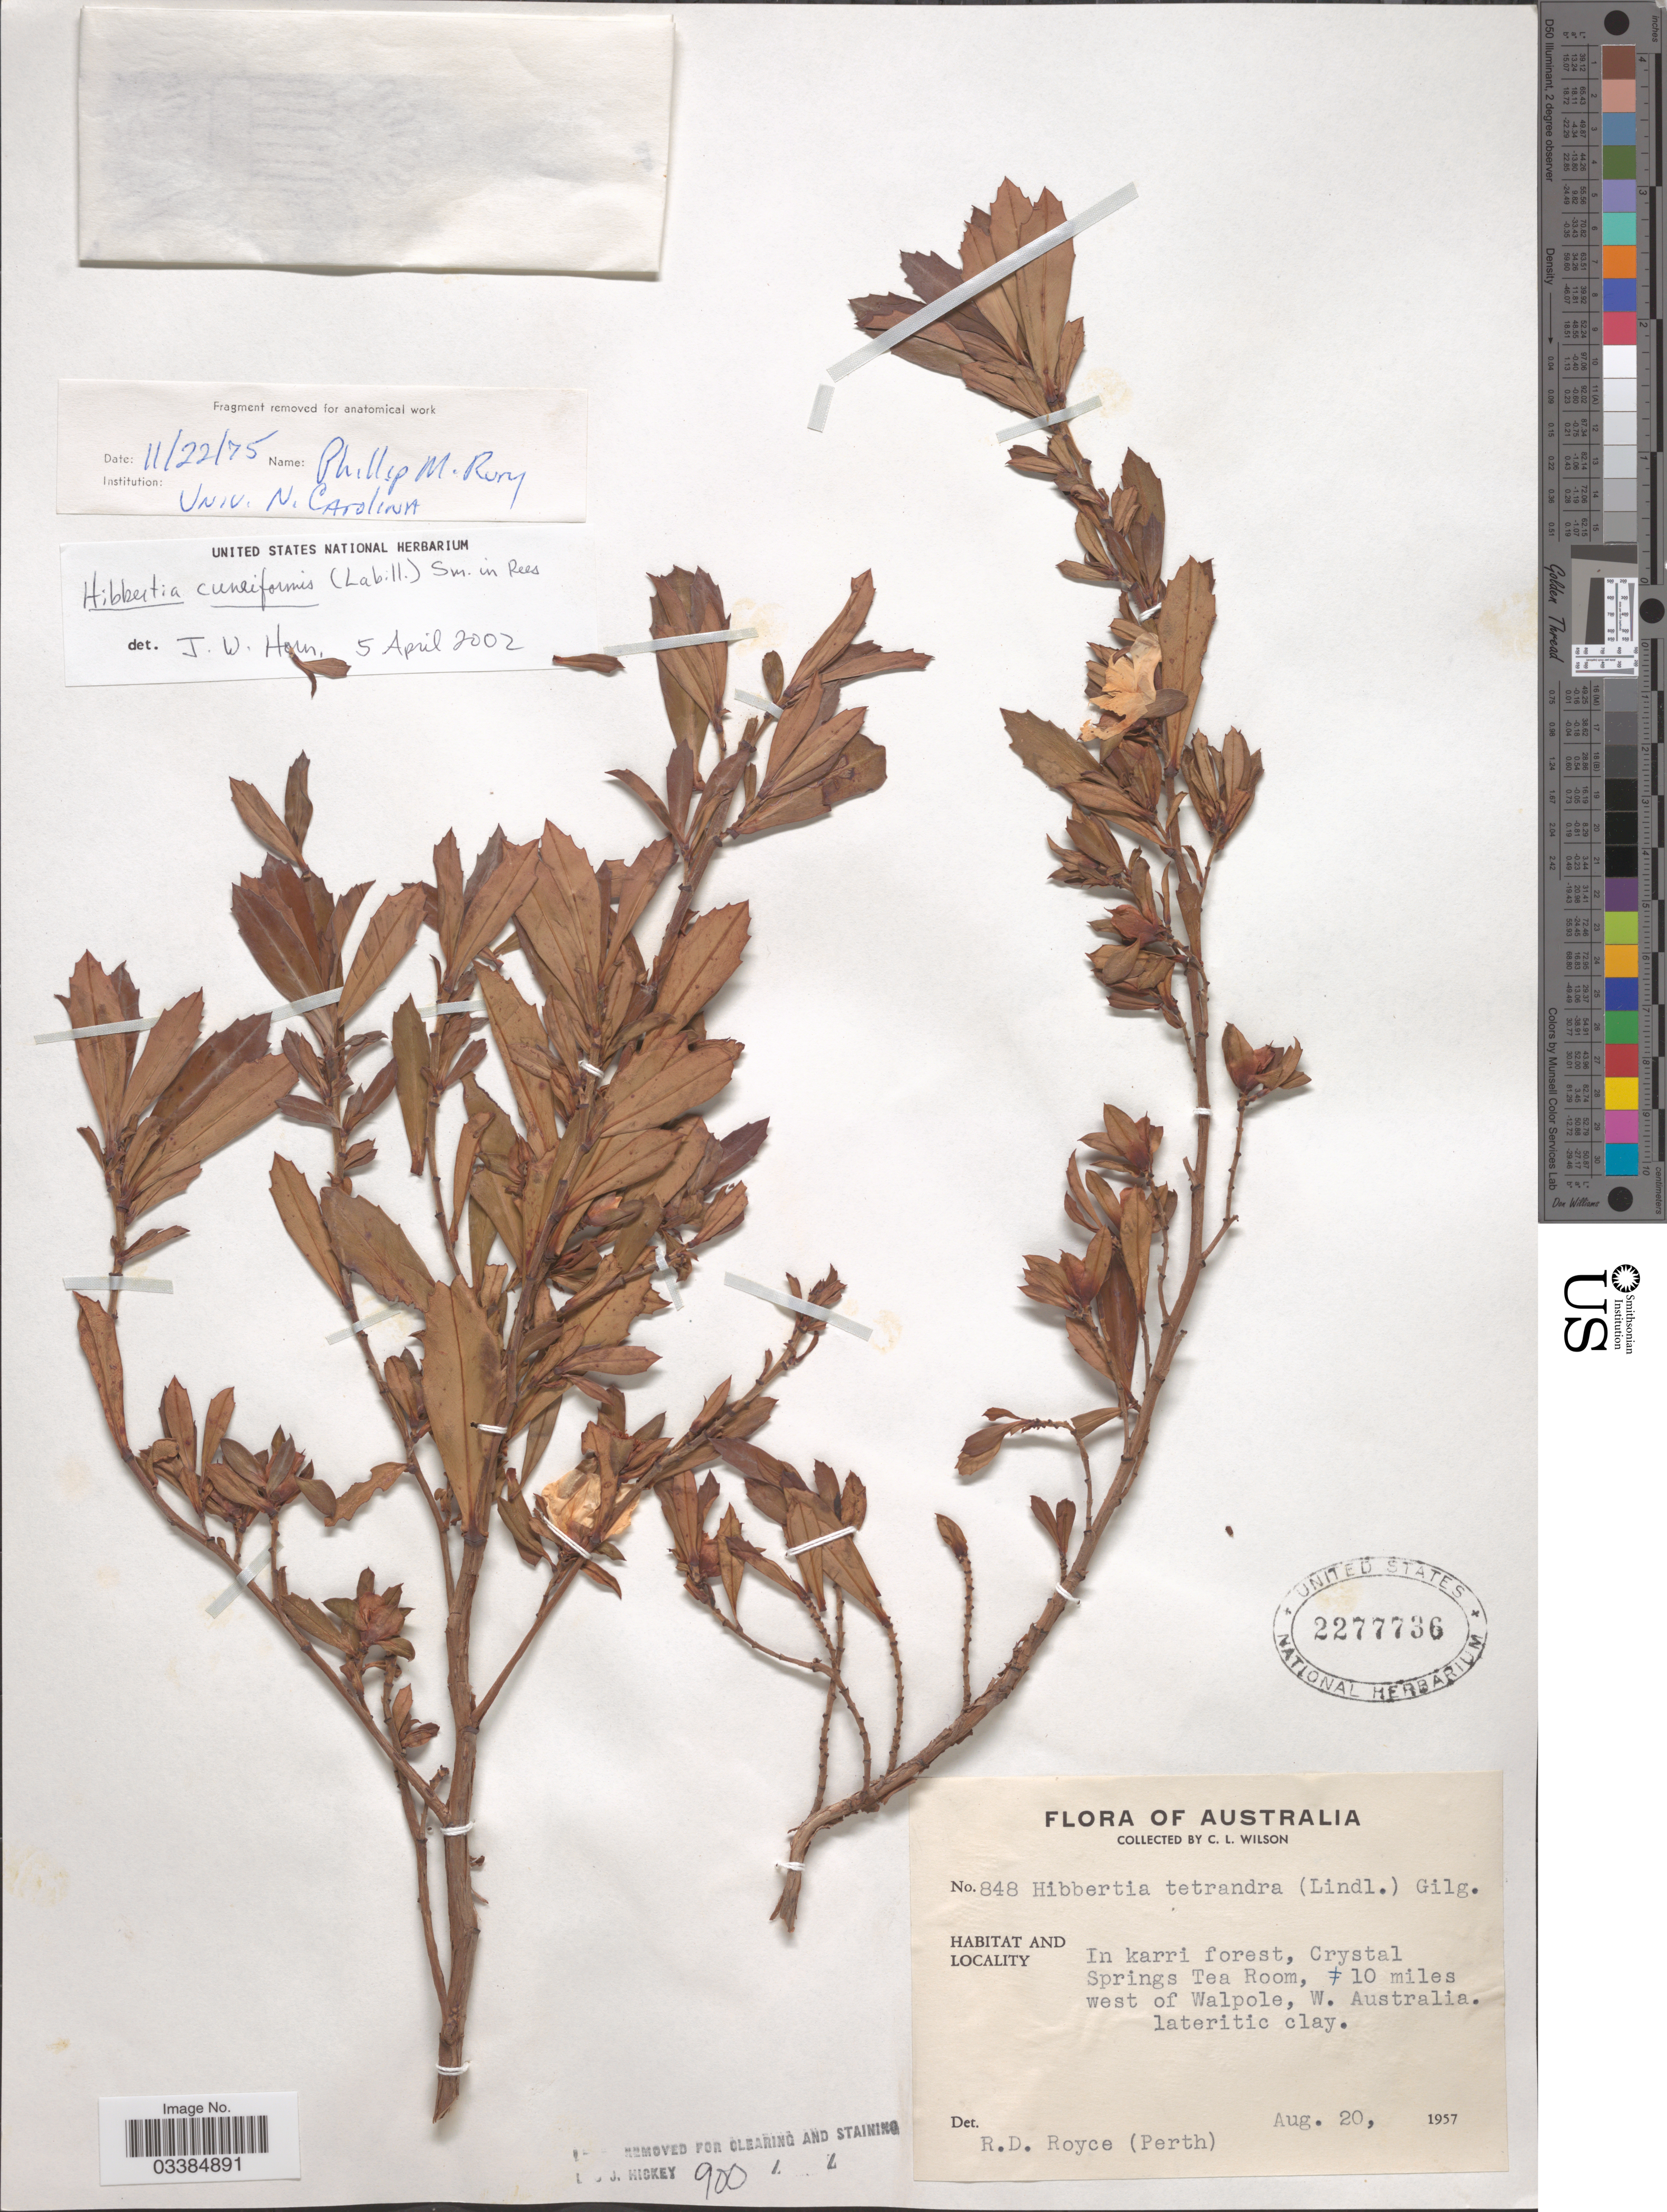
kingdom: Plantae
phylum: Tracheophyta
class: Magnoliopsida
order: Dilleniales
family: Dilleniaceae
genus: Hibbertia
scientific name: Hibbertia cuneiformis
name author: (Labill.) Sm.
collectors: C. L. Wilson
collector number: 848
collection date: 1957-08-20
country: Australia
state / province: Western Australia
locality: In karri forest, Crystal Springs Tea Room, ± 10 miles west of Walpole.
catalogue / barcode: US 2277736